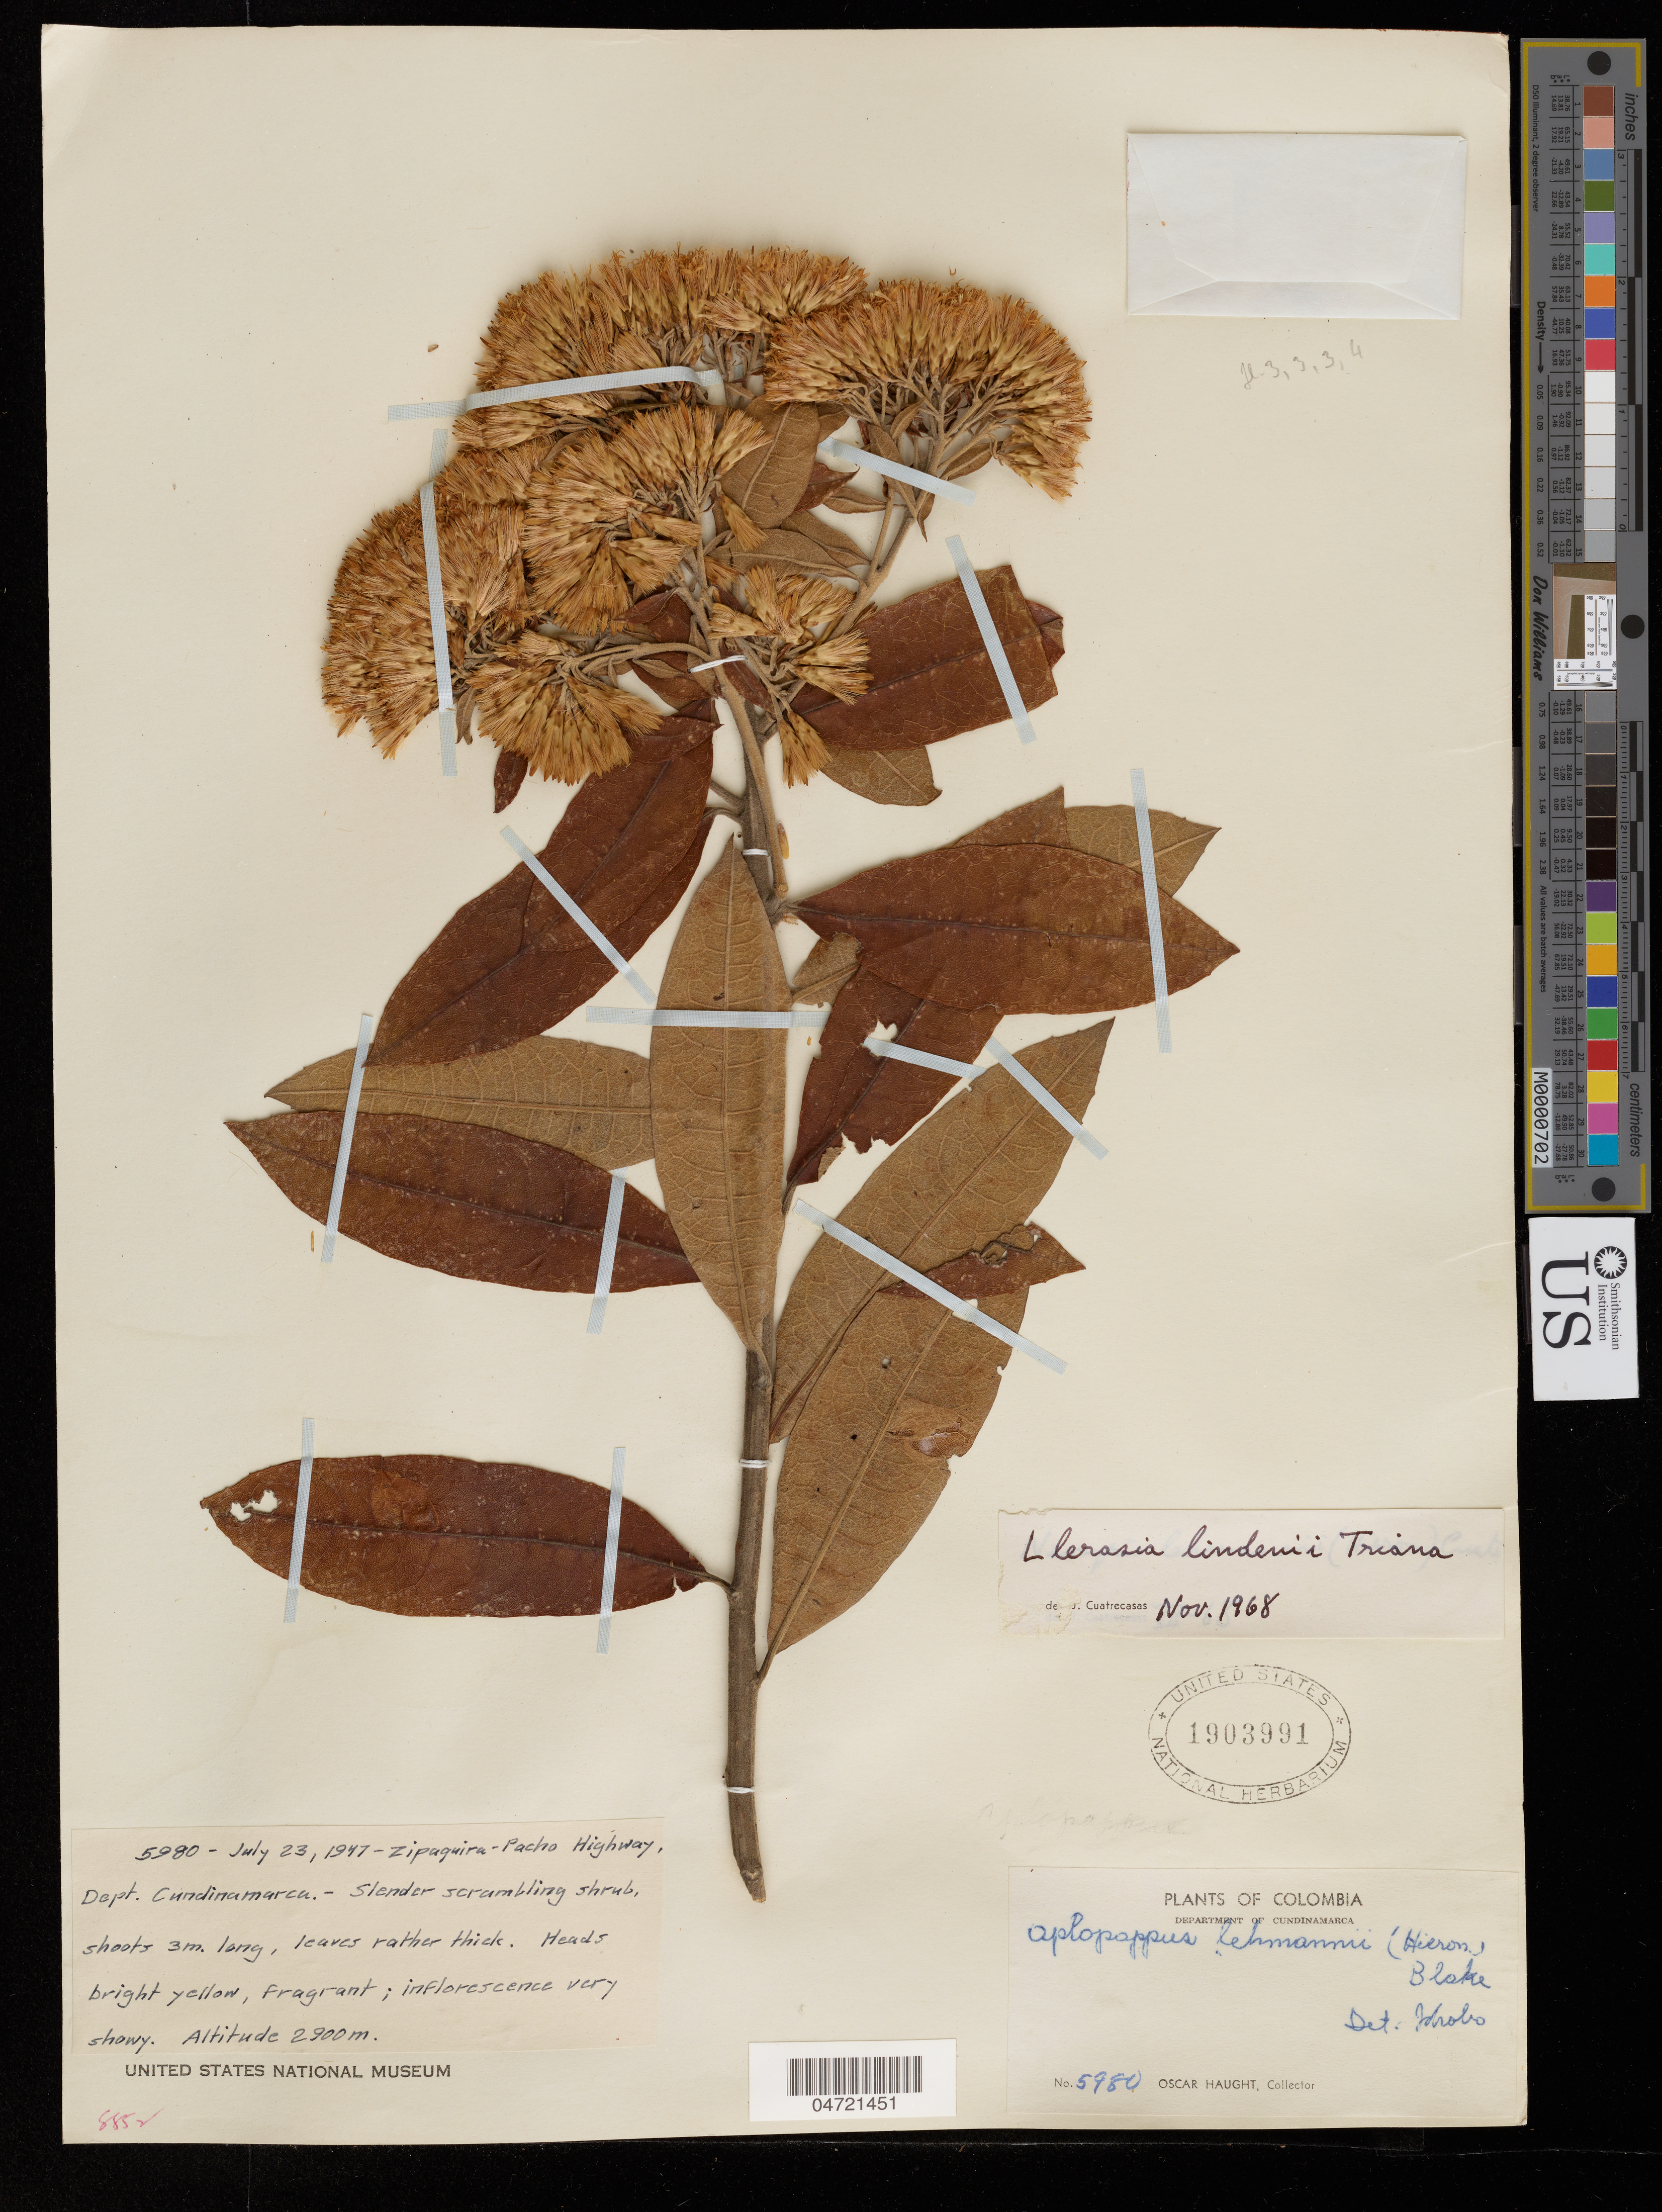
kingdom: Plantae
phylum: Tracheophyta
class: Magnoliopsida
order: Asterales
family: Asteraceae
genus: Llerasia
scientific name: Llerasia lindenii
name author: Triana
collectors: O. L. Haught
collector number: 5980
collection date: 1947-07-23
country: Colombia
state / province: Cundinamarca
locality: Zipaquira - Pacho Highway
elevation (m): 2800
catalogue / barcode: US 1903991